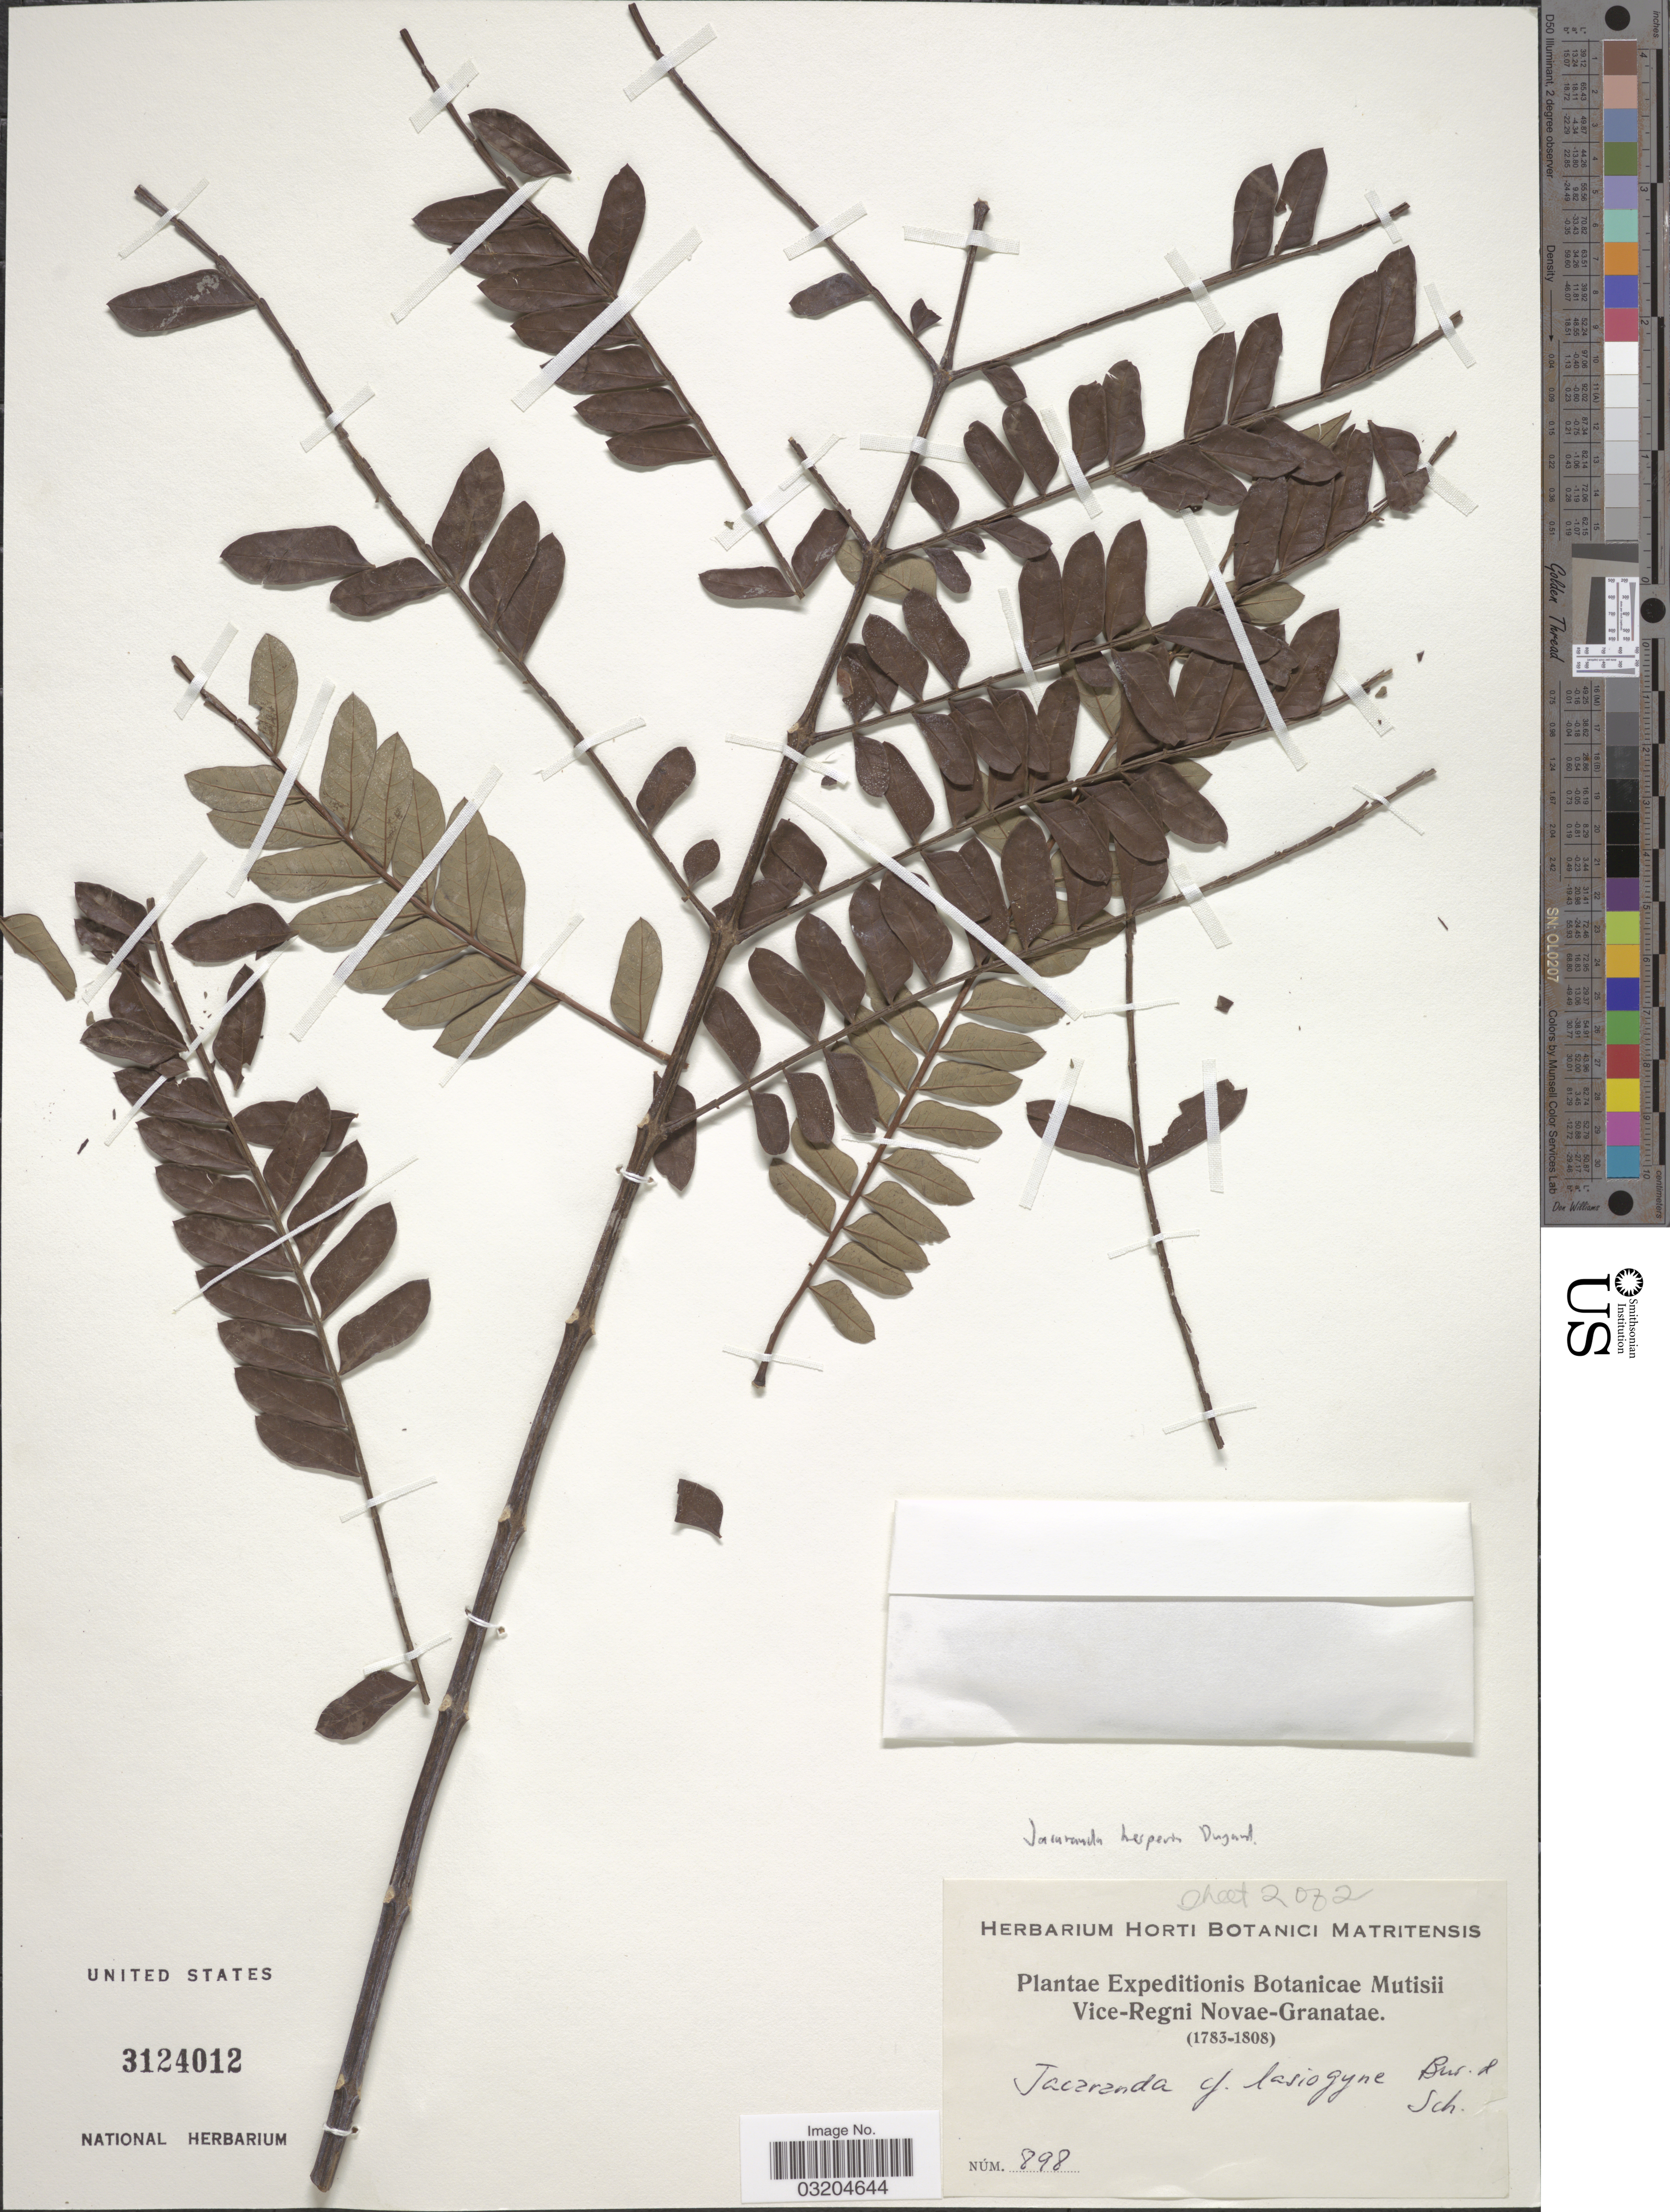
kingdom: Plantae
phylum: Tracheophyta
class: Magnoliopsida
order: Lamiales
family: Bignoniaceae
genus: Jacaranda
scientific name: Jacaranda hesperia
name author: Dugand G.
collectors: Expeditions Botanicae Mutisii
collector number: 898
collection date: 1783/1808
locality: Vice-Regni Novae-Granatae. [unsure placement]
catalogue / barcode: US 3124012